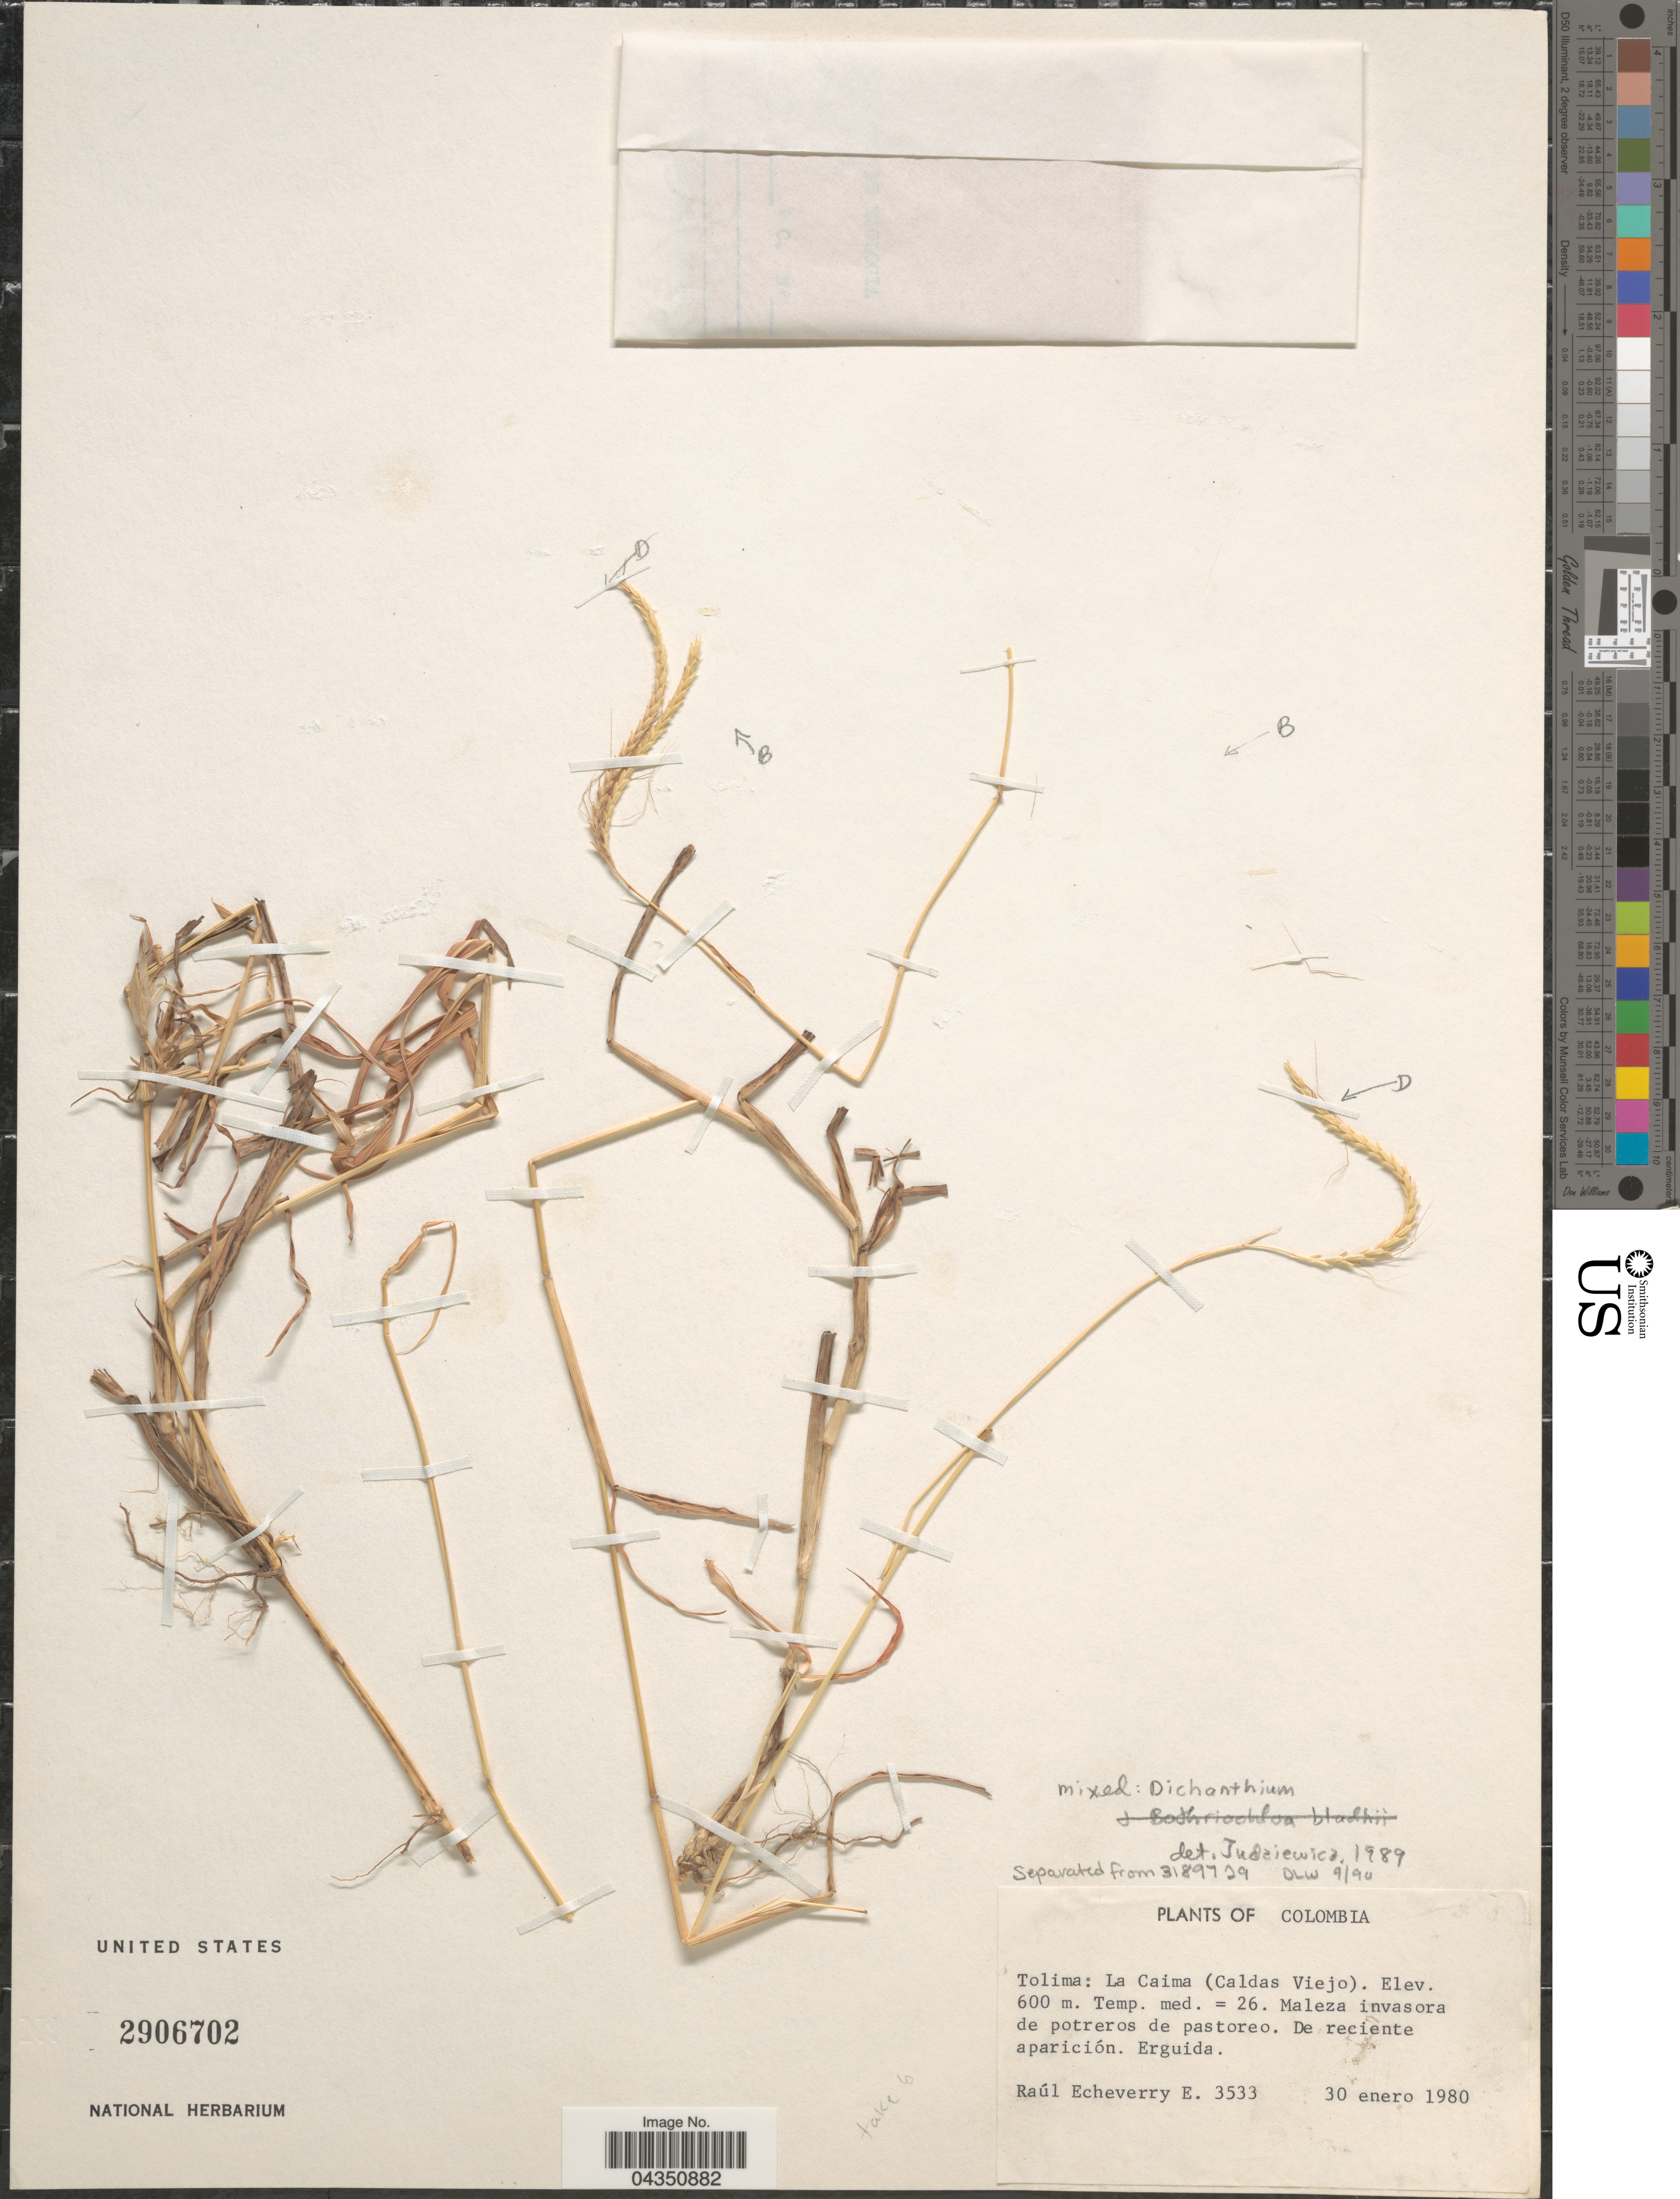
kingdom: Plantae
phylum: Tracheophyta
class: Liliopsida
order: Poales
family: Poaceae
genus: Dichanthium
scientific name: Dichanthium annulatum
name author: (Forssk.) Stapf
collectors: R. Echeverry E.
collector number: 3533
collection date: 1980-01-30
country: Colombia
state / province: Tolima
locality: La Caima (Caldas Viejo).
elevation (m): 600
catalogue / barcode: US 2906702